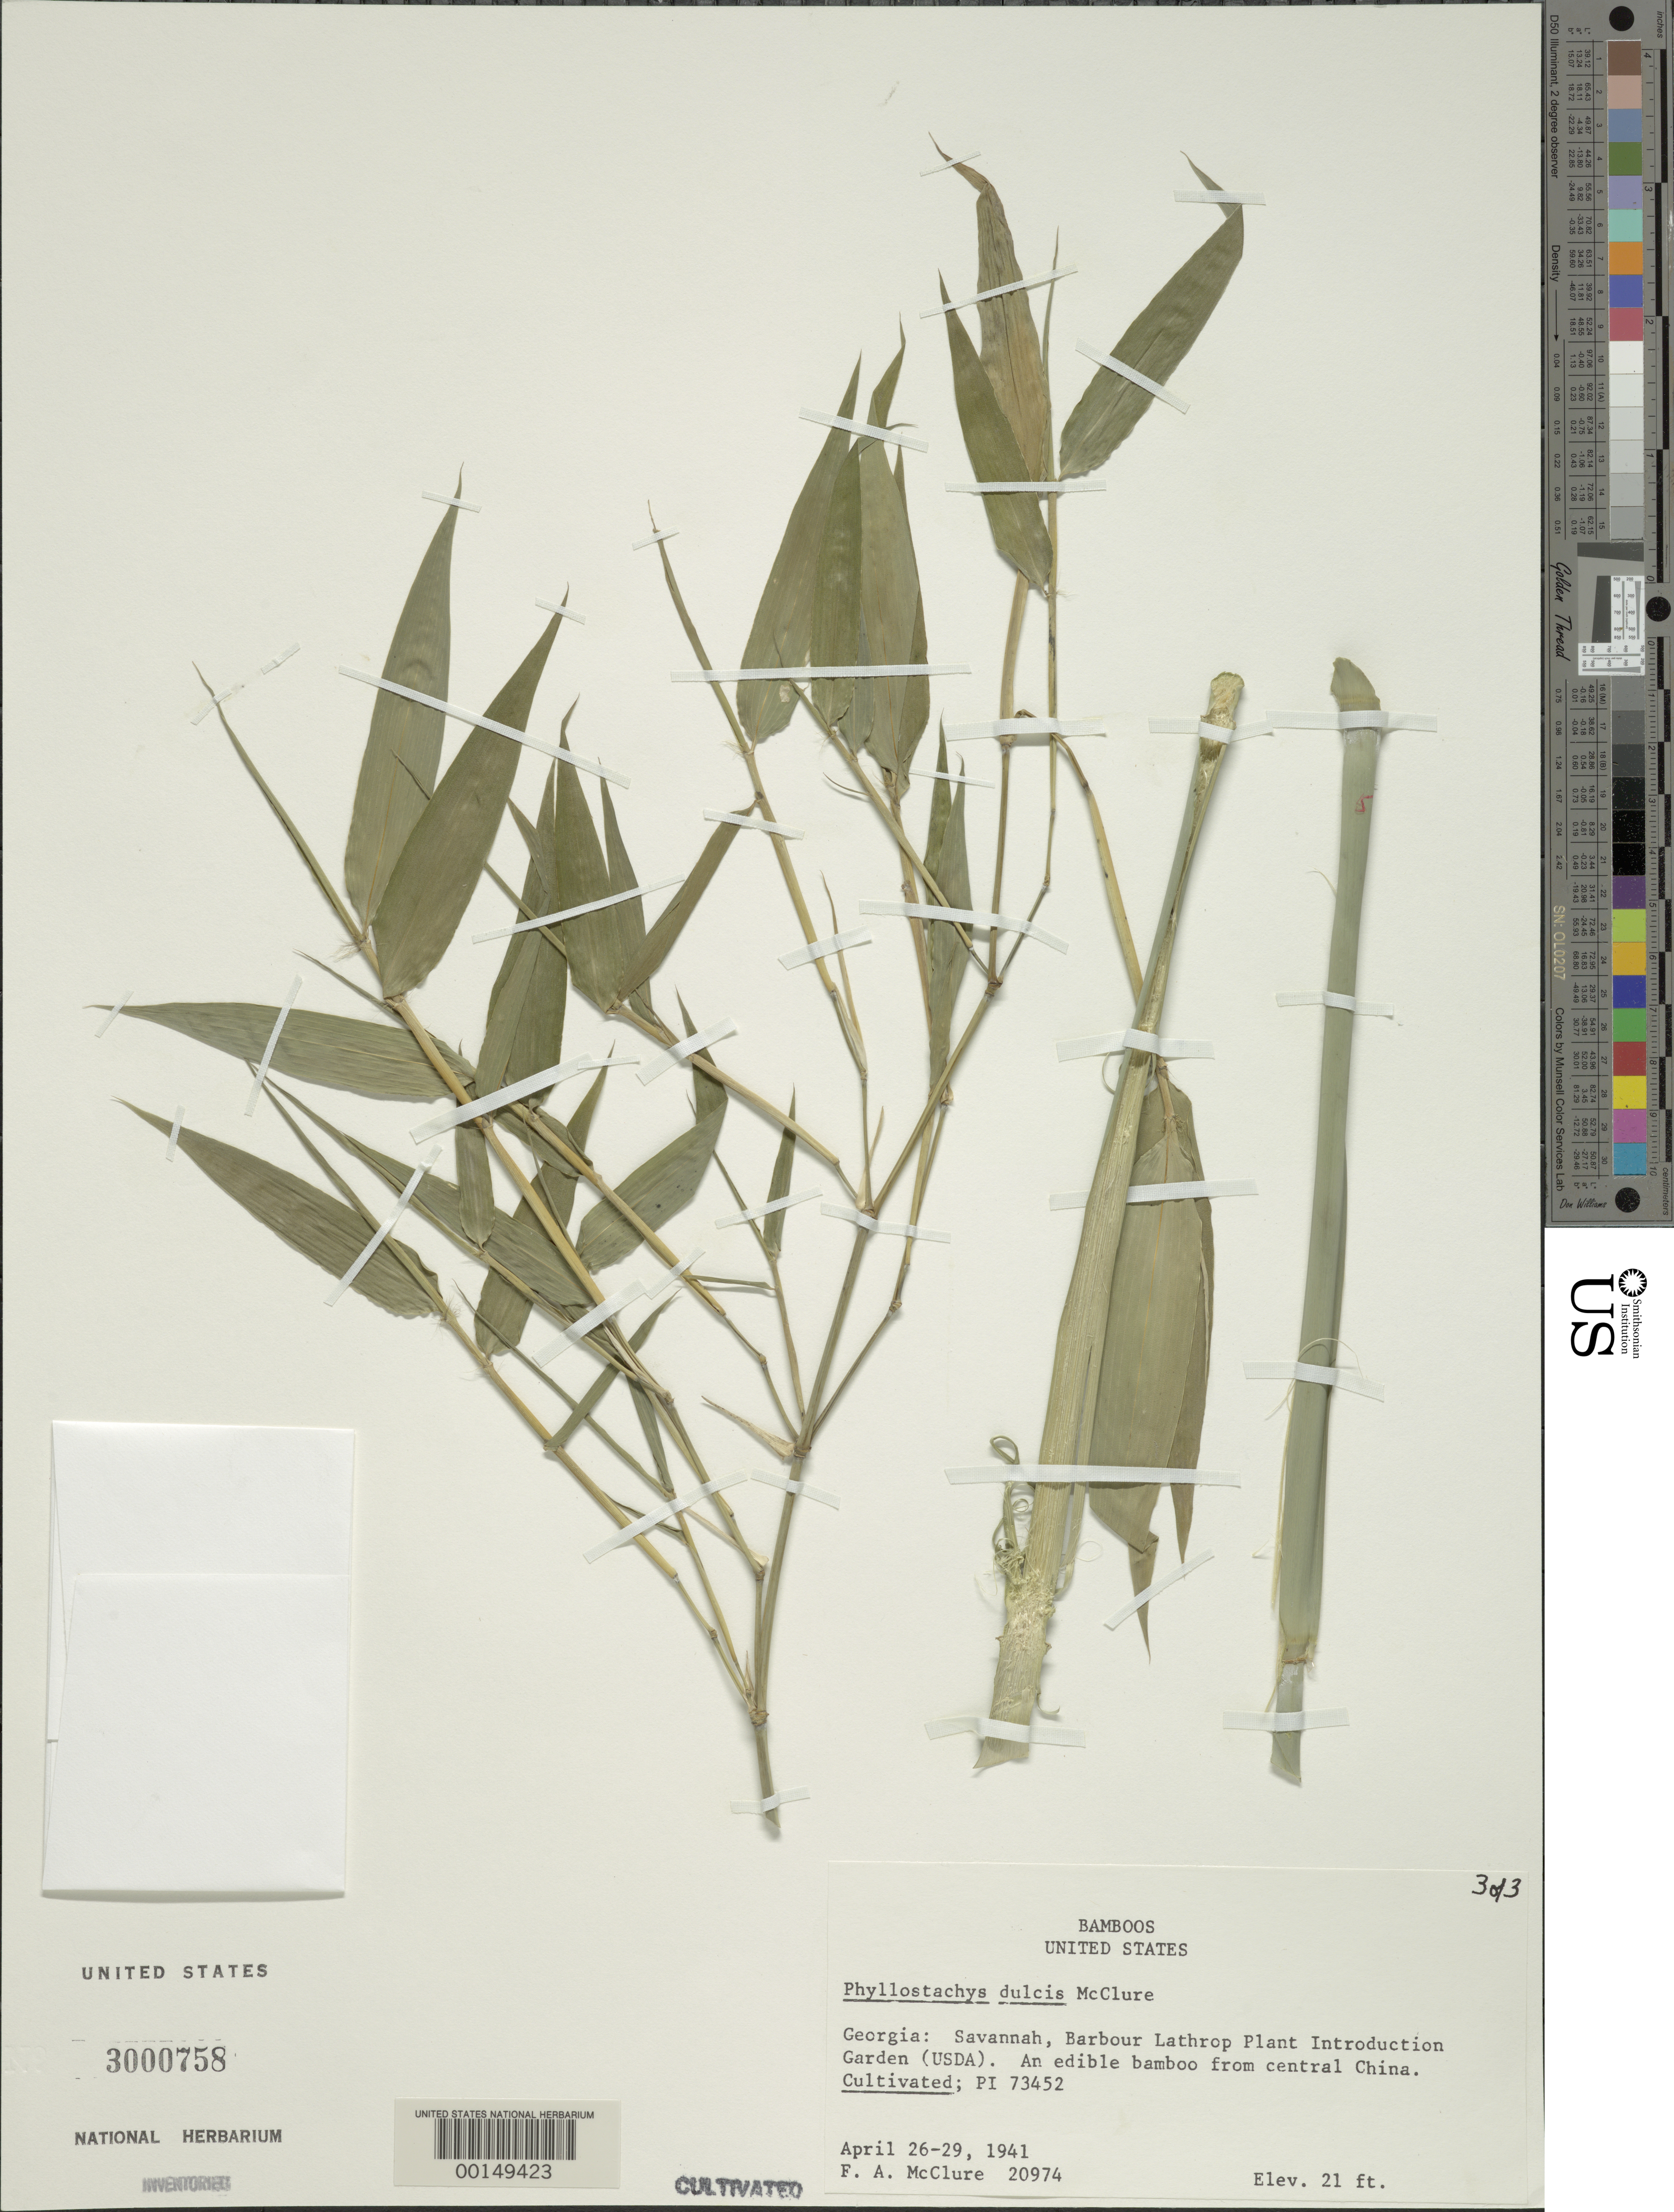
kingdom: Plantae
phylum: Tracheophyta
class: Liliopsida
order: Poales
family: Poaceae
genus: Phyllostachys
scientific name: Phyllostachys dulcis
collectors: F. A. McClure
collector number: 20974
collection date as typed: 26 Apr 1941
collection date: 1941-04-26/1941-04-29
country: United States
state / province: Georgia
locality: Savannah, barbour lathrop p.i. garden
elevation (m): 6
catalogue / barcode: US 3000758